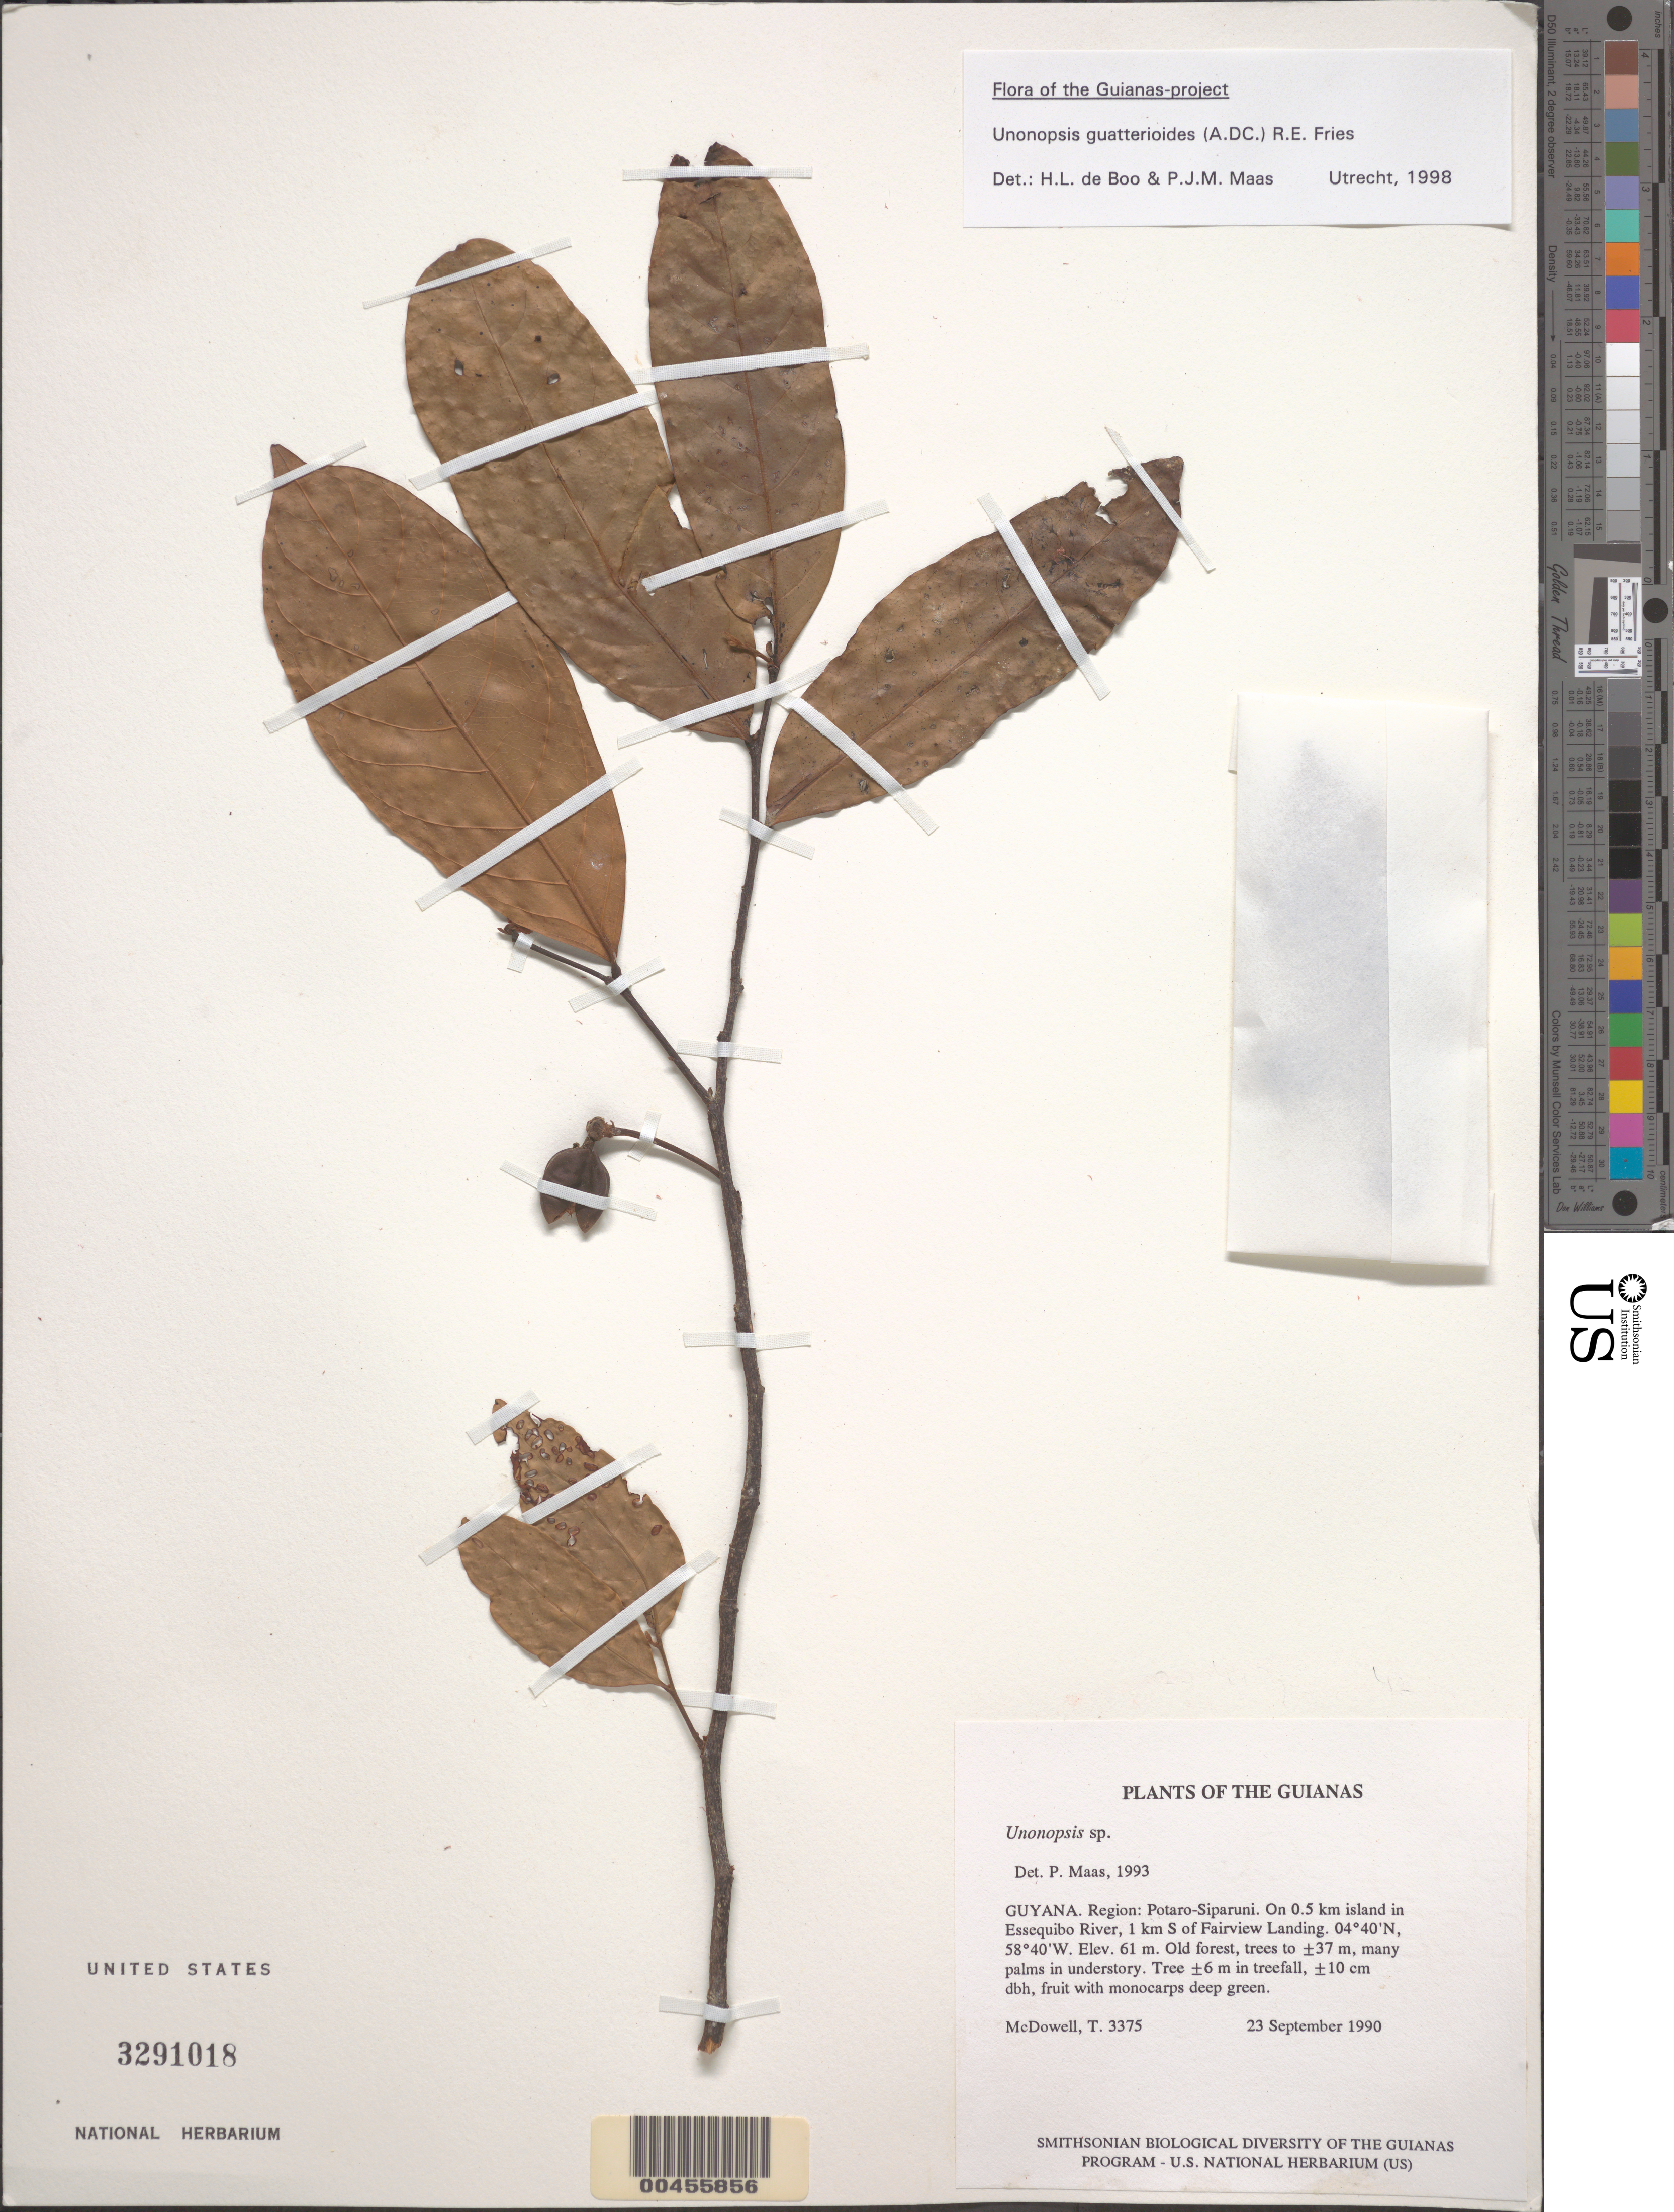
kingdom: Plantae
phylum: Tracheophyta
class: Magnoliopsida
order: Magnoliales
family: Annonaceae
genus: Unonopsis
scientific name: Unonopsis sp.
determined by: Maas, Paul J. M.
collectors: T. McDowell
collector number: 3375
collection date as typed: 23 September 1990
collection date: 1990-09-23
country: Guyana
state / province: U. Demerara-Berbice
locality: On 0.5 km long island in Essequibo River, ~1 km S of Fairview Landing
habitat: Old forest, trees to ±37 m, many palms in understory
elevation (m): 61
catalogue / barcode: US 3291018